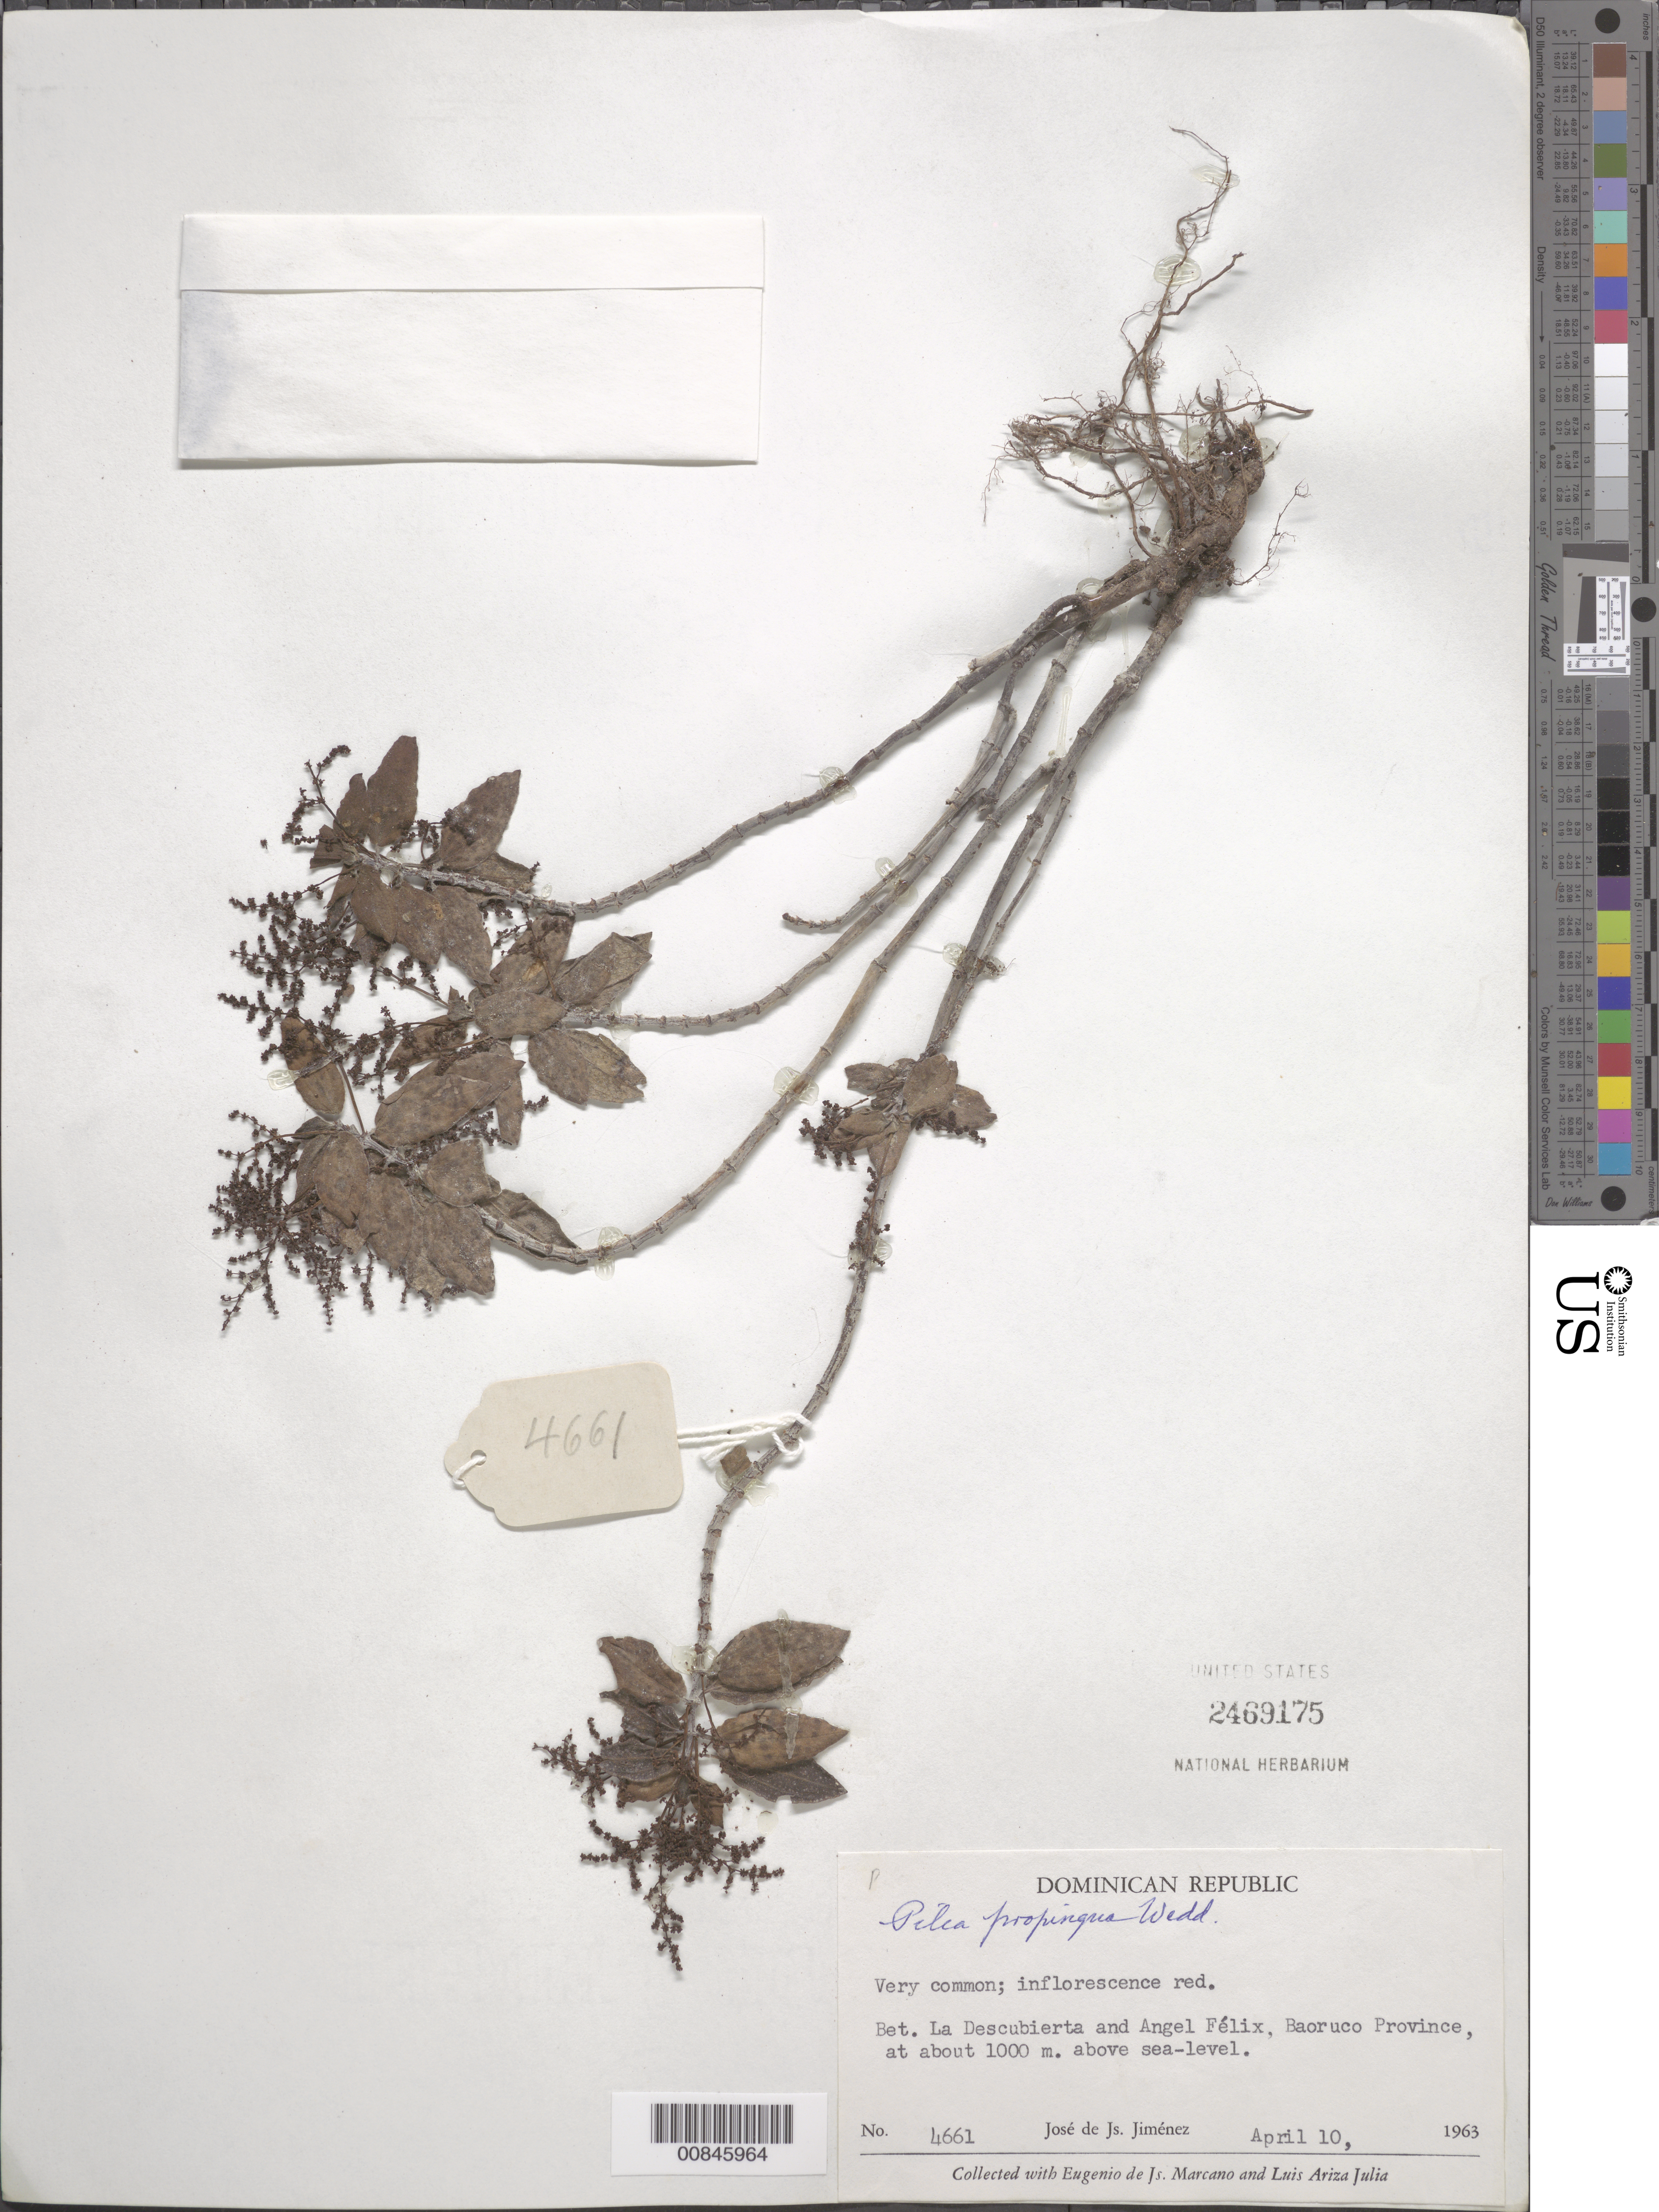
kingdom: Plantae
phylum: Tracheophyta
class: Magnoliopsida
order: Rosales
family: Urticaceae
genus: Pilea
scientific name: Pilea propinqua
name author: Wedd.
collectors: J. J. Jiménez, E. J. Marcano F. & L. Ariza-Julia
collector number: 4661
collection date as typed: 10 Apr 1963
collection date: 1963-04-10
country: Dominican Republic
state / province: Baoruco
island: Hispaniola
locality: Bet. La Descubierta and Angel Félix.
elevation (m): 1000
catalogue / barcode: US 2469175